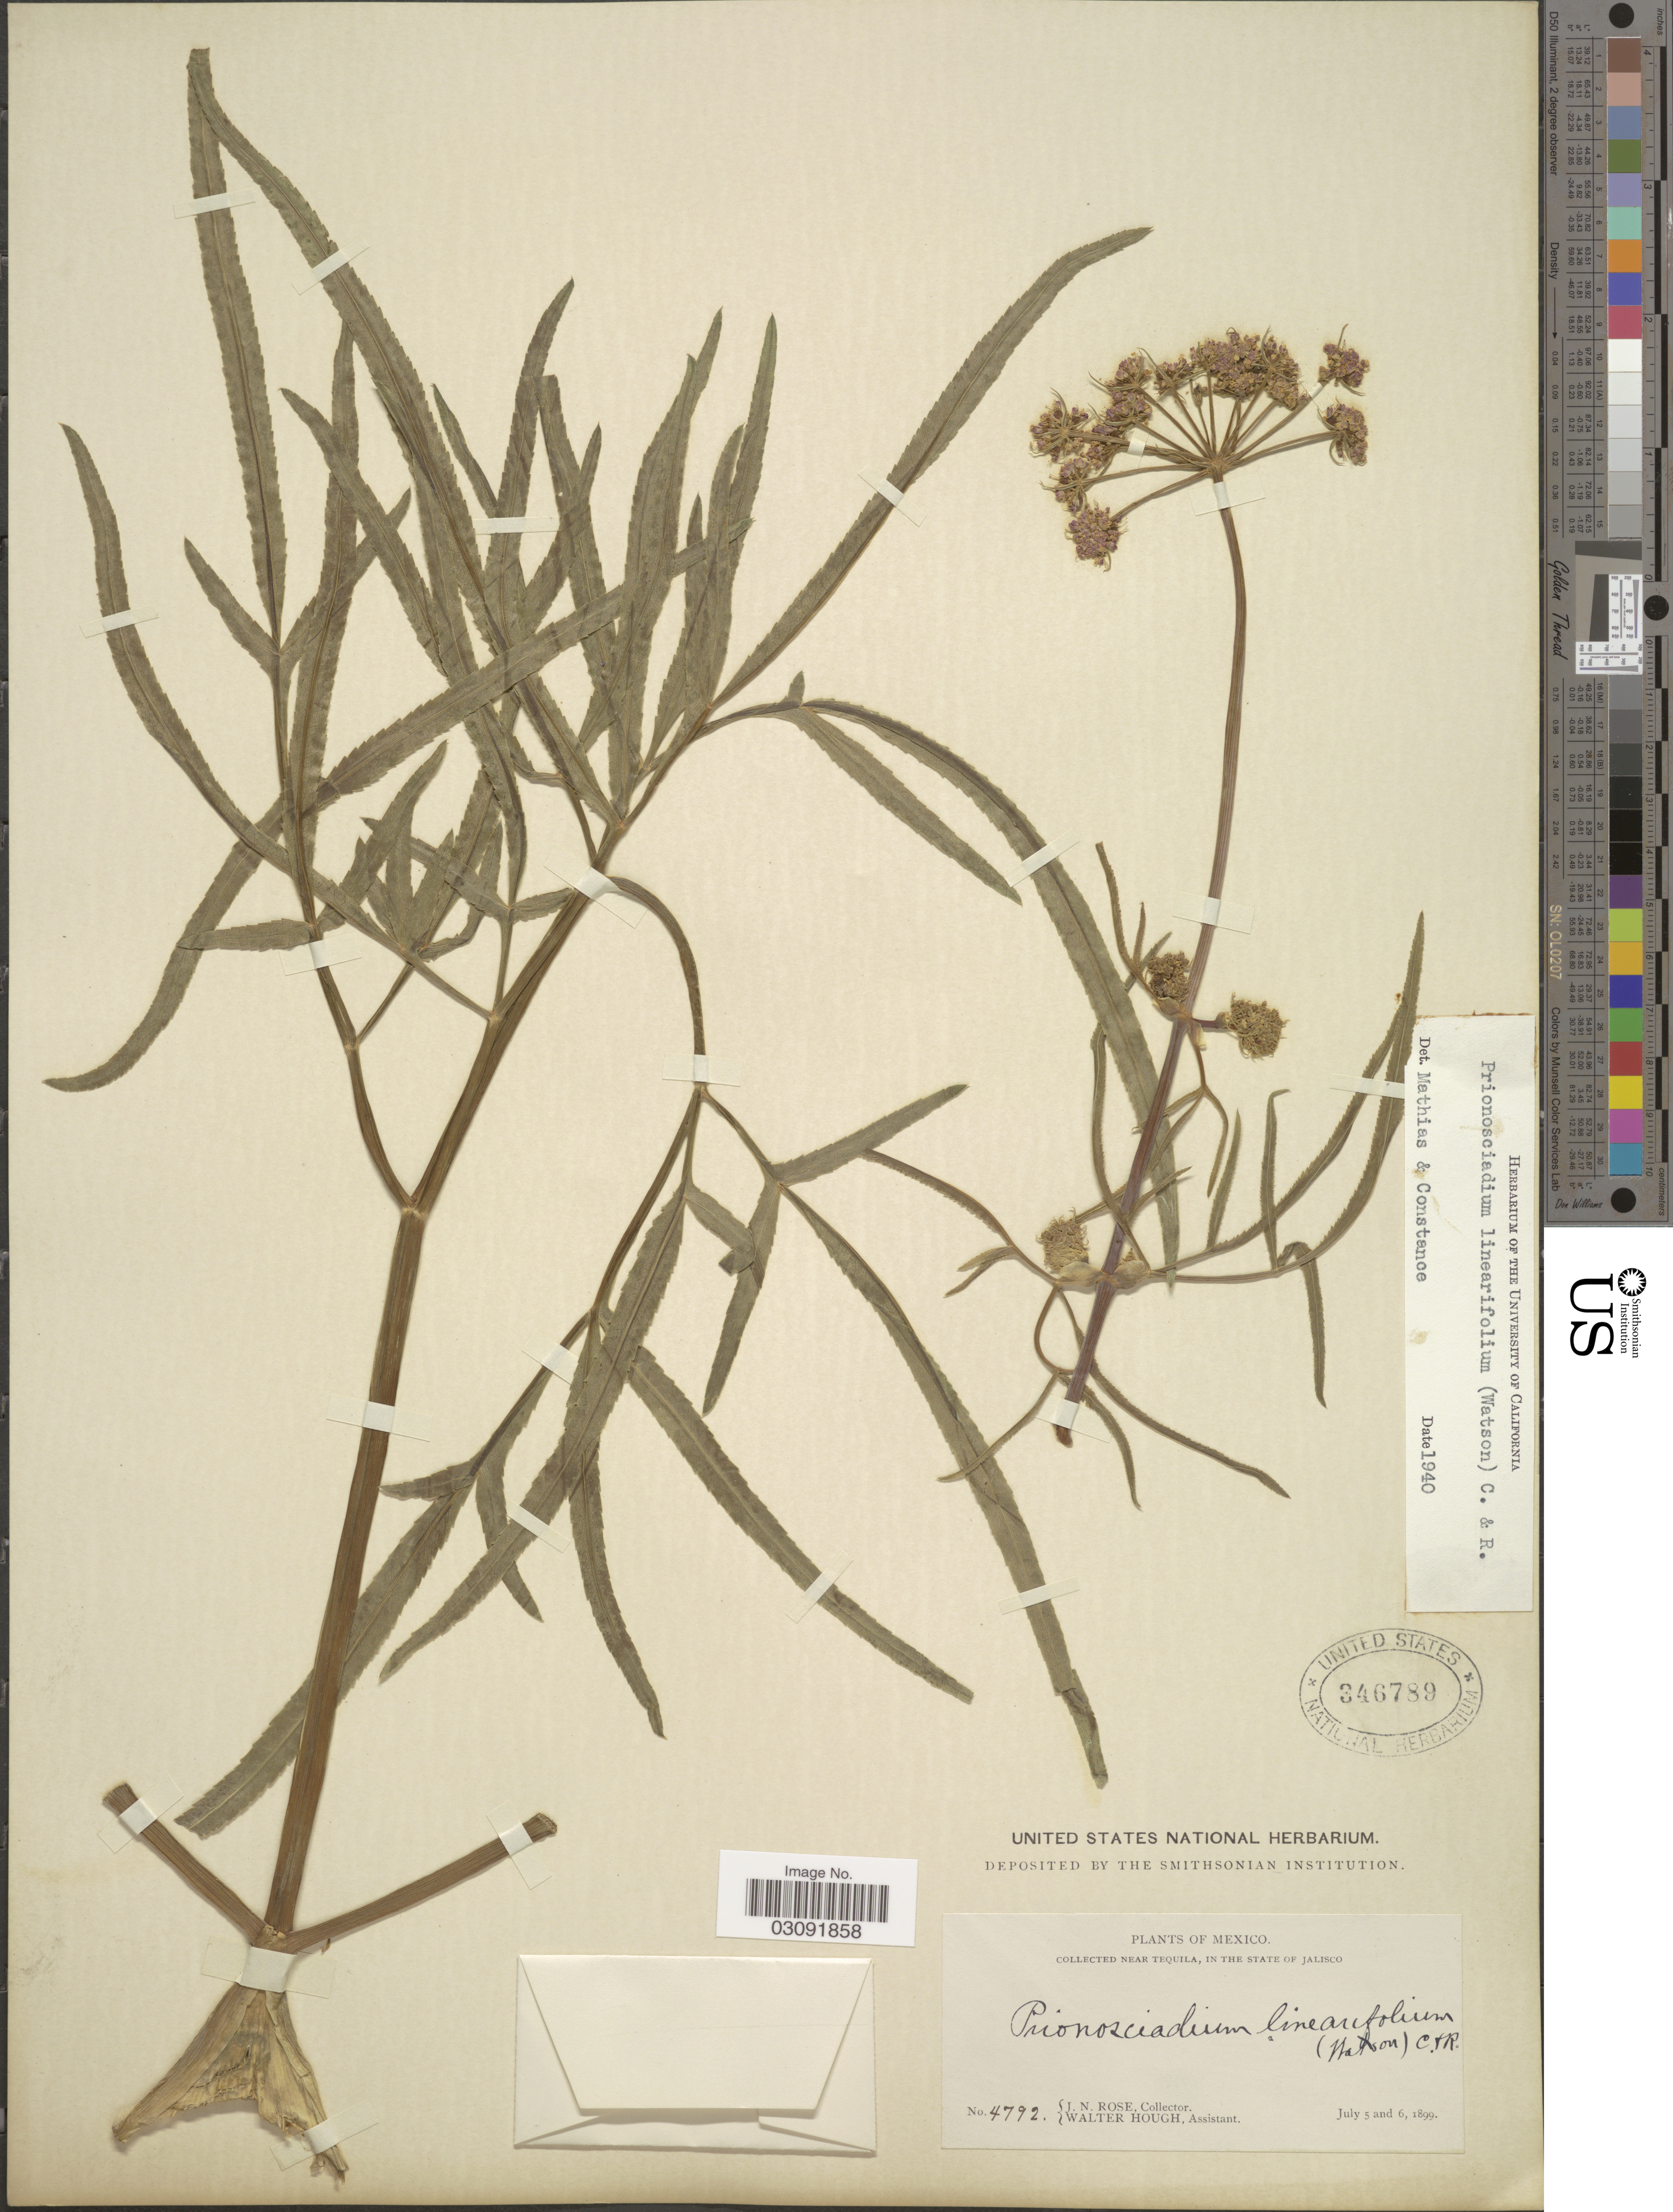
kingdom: Plantae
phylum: Tracheophyta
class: Magnoliopsida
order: Apiales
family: Apiaceae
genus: Prionosciadium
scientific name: Prionosciadium linearifolium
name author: (S. Watson) J.M. Coult. & Rose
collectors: J. N. Rose & W. Hough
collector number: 4792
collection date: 1899-07-05/1899-07-06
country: Mexico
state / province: Jalisco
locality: Near Tequila, In The State of Jalisco.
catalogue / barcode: US 346789